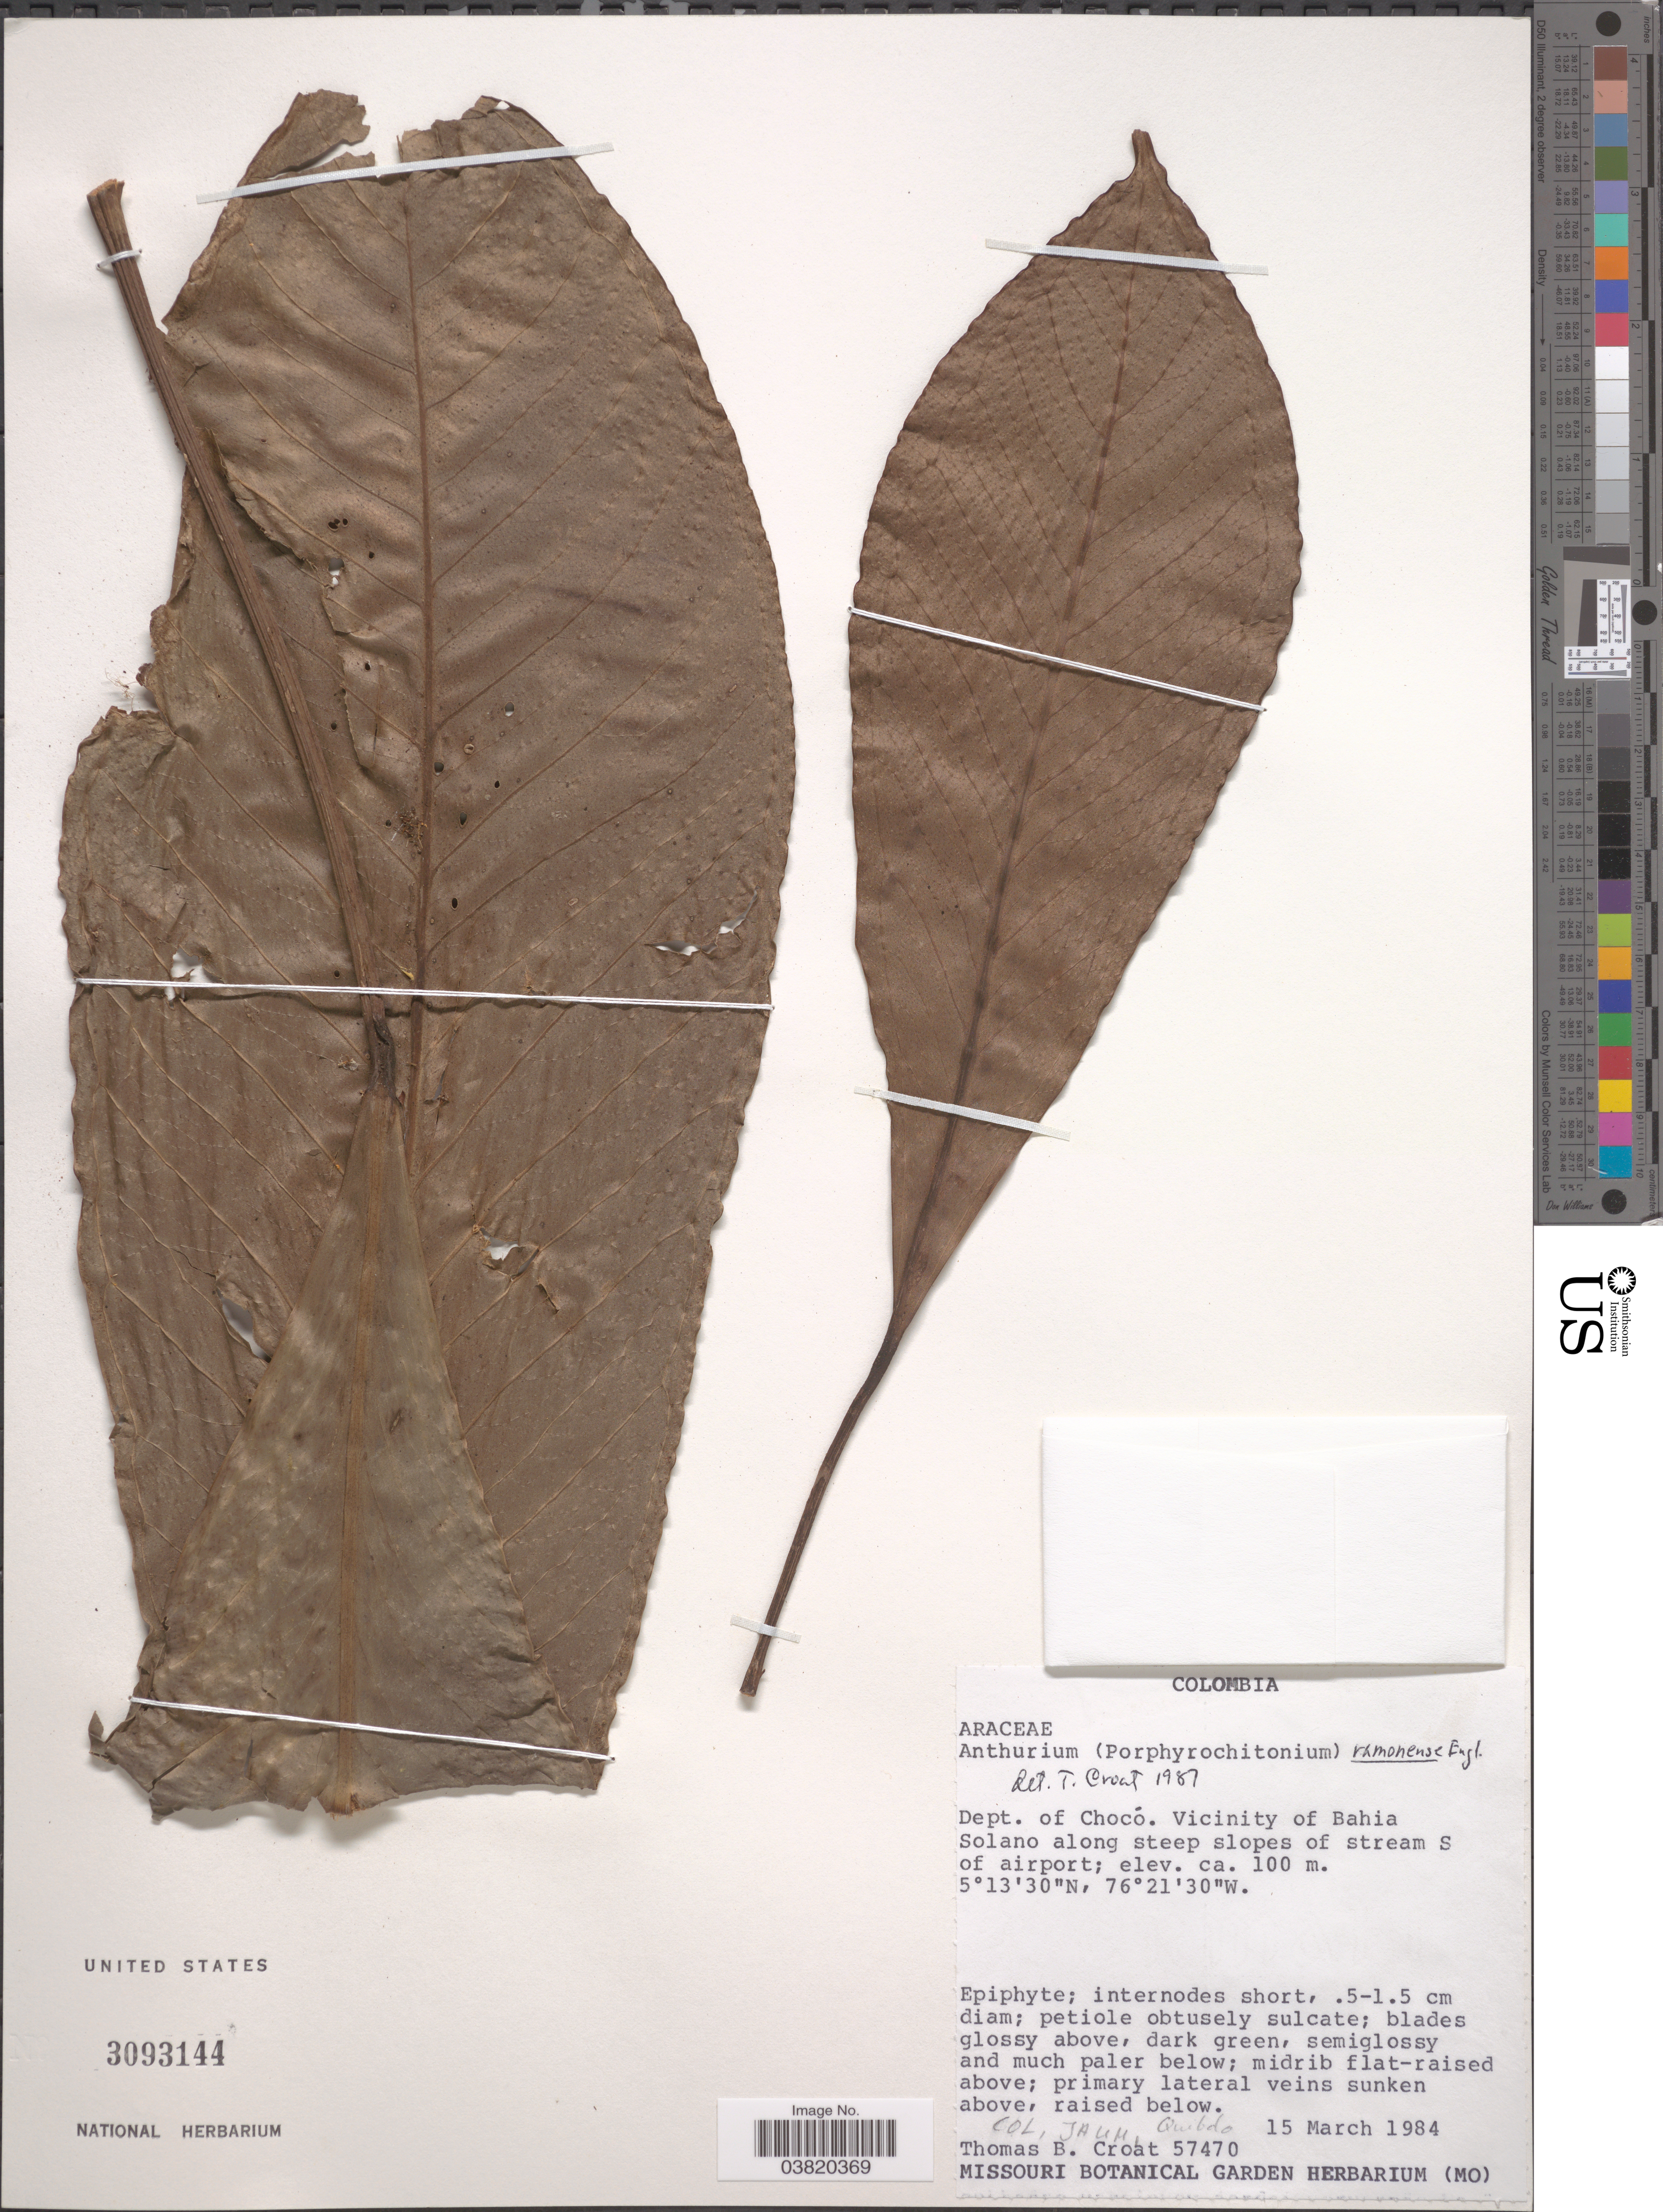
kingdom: Plantae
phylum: Tracheophyta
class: Liliopsida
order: Alismatales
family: Araceae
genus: Anthurium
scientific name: Anthurium ramonense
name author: Engl. ex K. Krause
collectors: T. B. Croat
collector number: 57470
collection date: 1984-03-15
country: Colombia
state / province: Chocó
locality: Dept. of Chocó. Vicinity of Bahia Solano along steep slopes of stream S of airport.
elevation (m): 100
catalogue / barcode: US 3093144